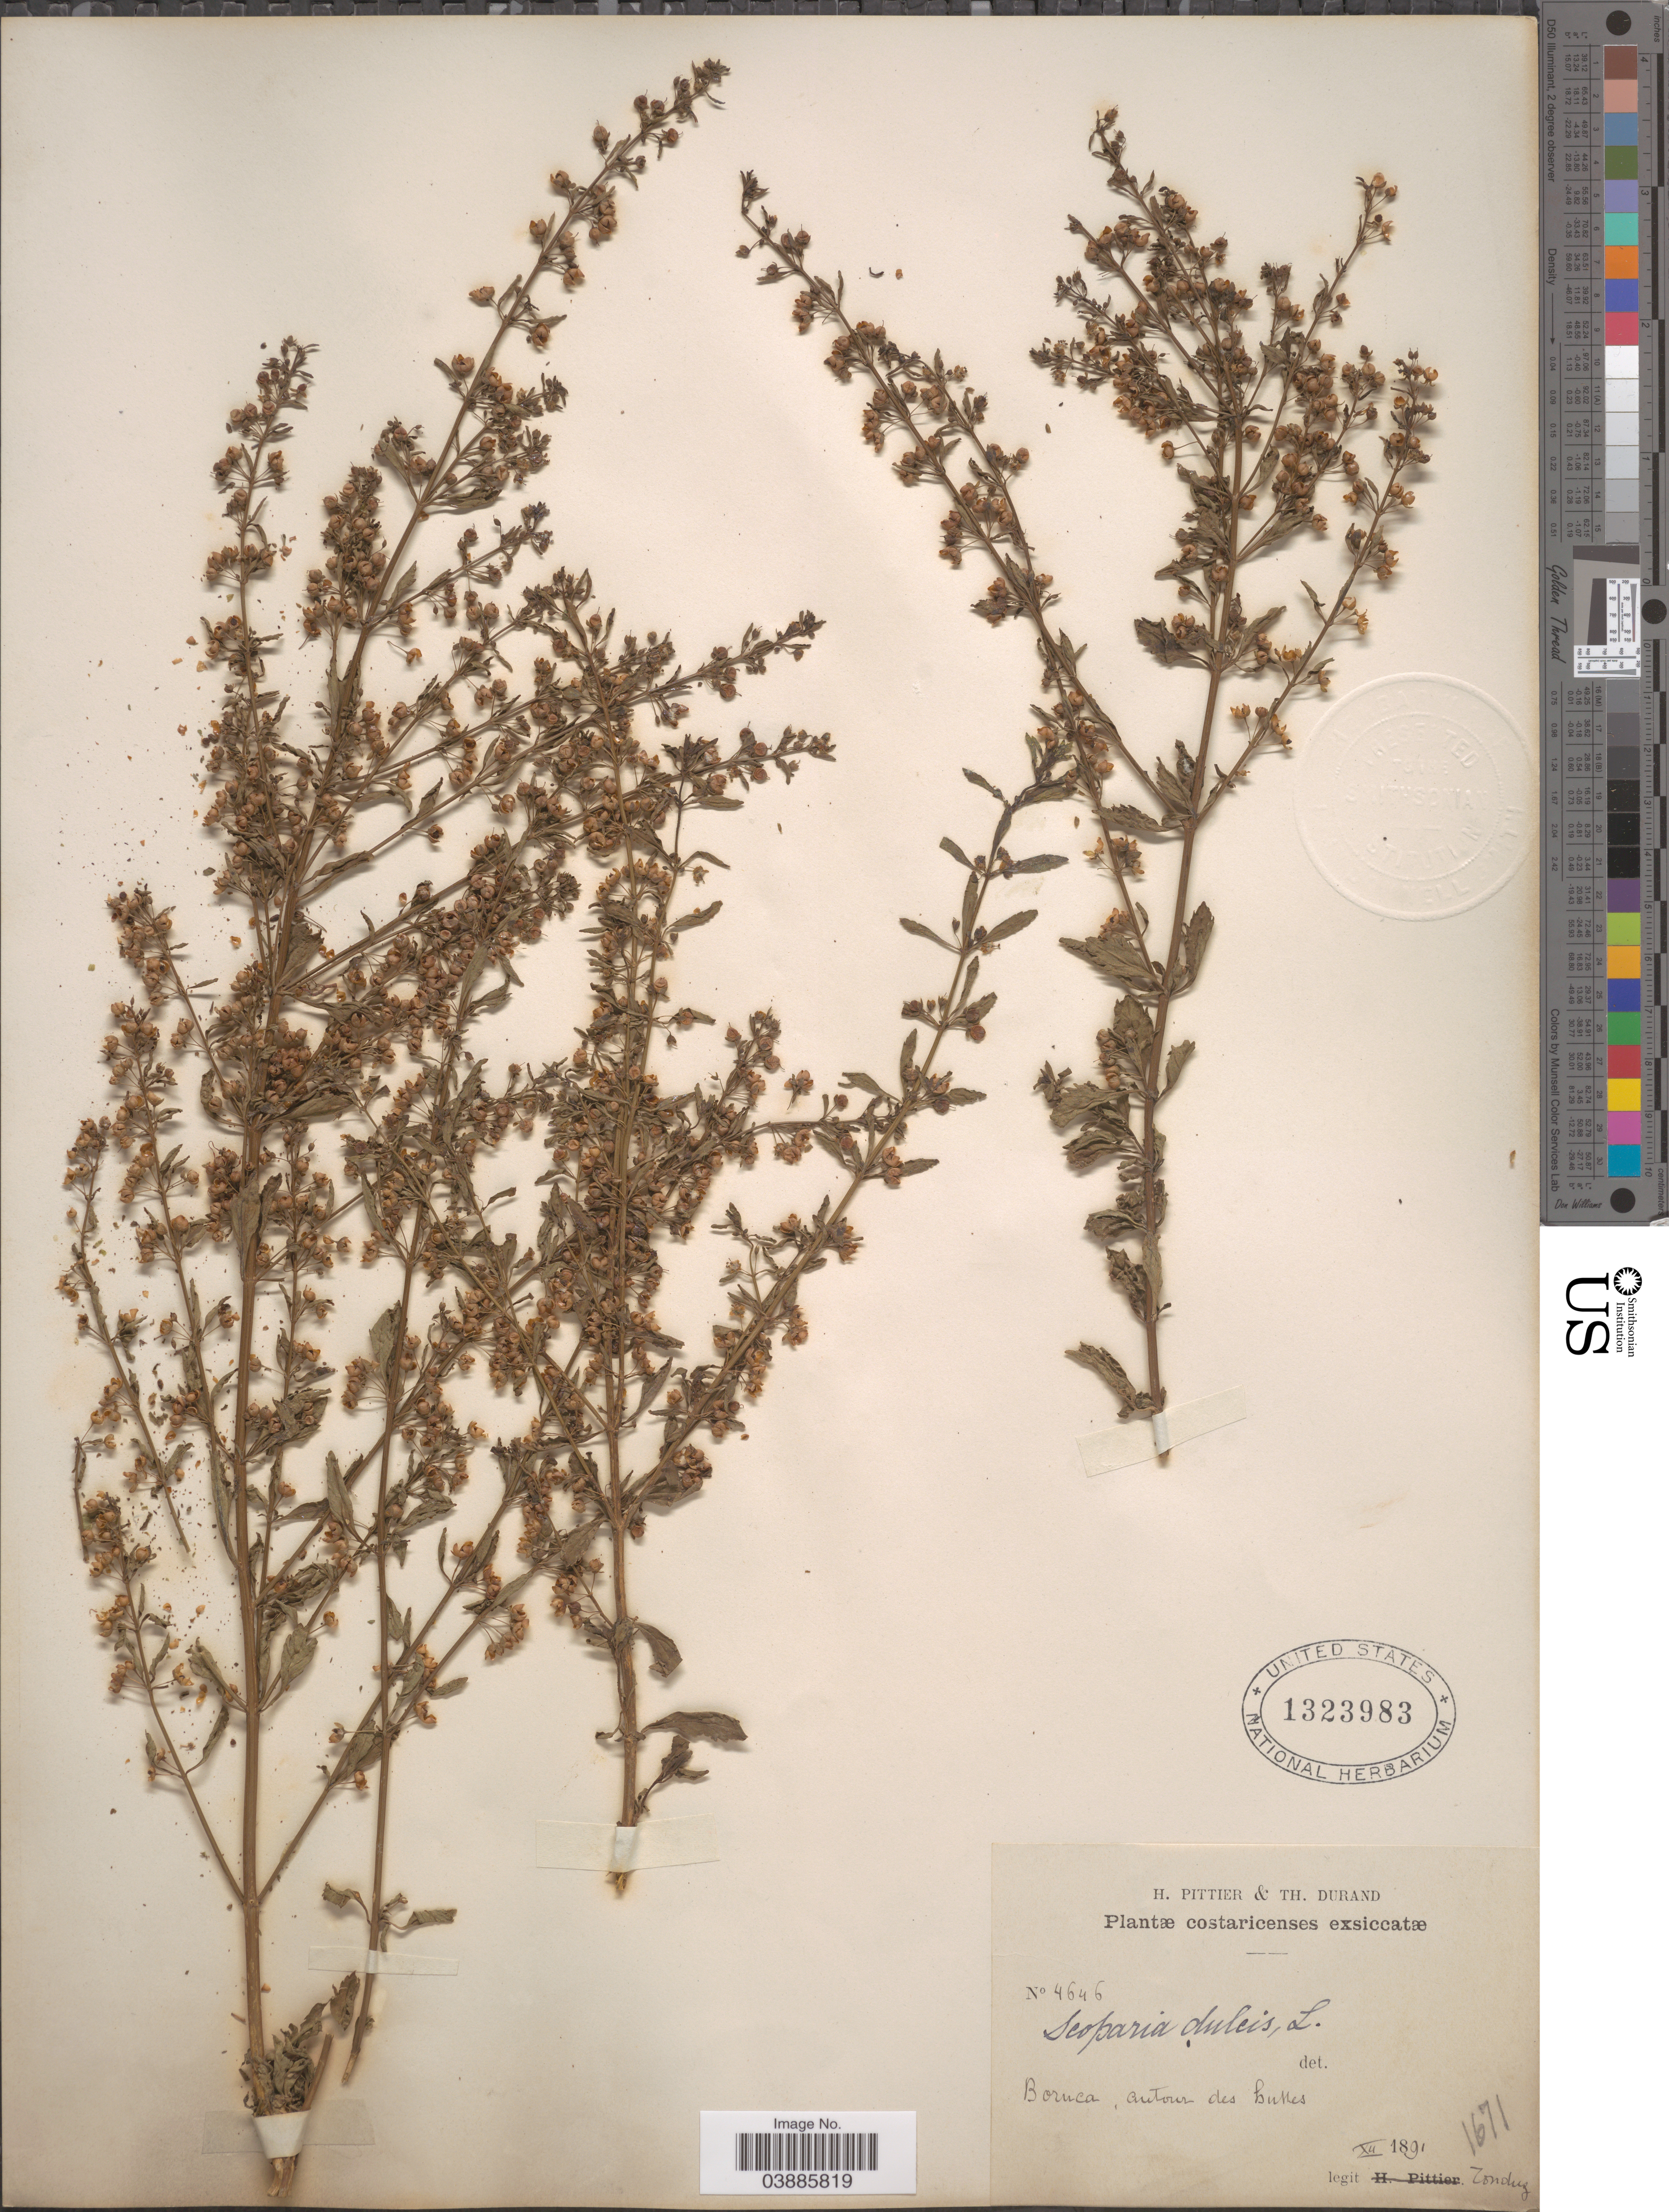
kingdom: Plantae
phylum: Tracheophyta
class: Magnoliopsida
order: Lamiales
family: Plantaginaceae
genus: Scoparia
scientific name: Scoparia dulcis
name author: L.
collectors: Tonduz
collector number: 4646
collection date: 1891-12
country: Costa Rica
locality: Boruca, autour des huttes.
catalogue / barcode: US 1323983